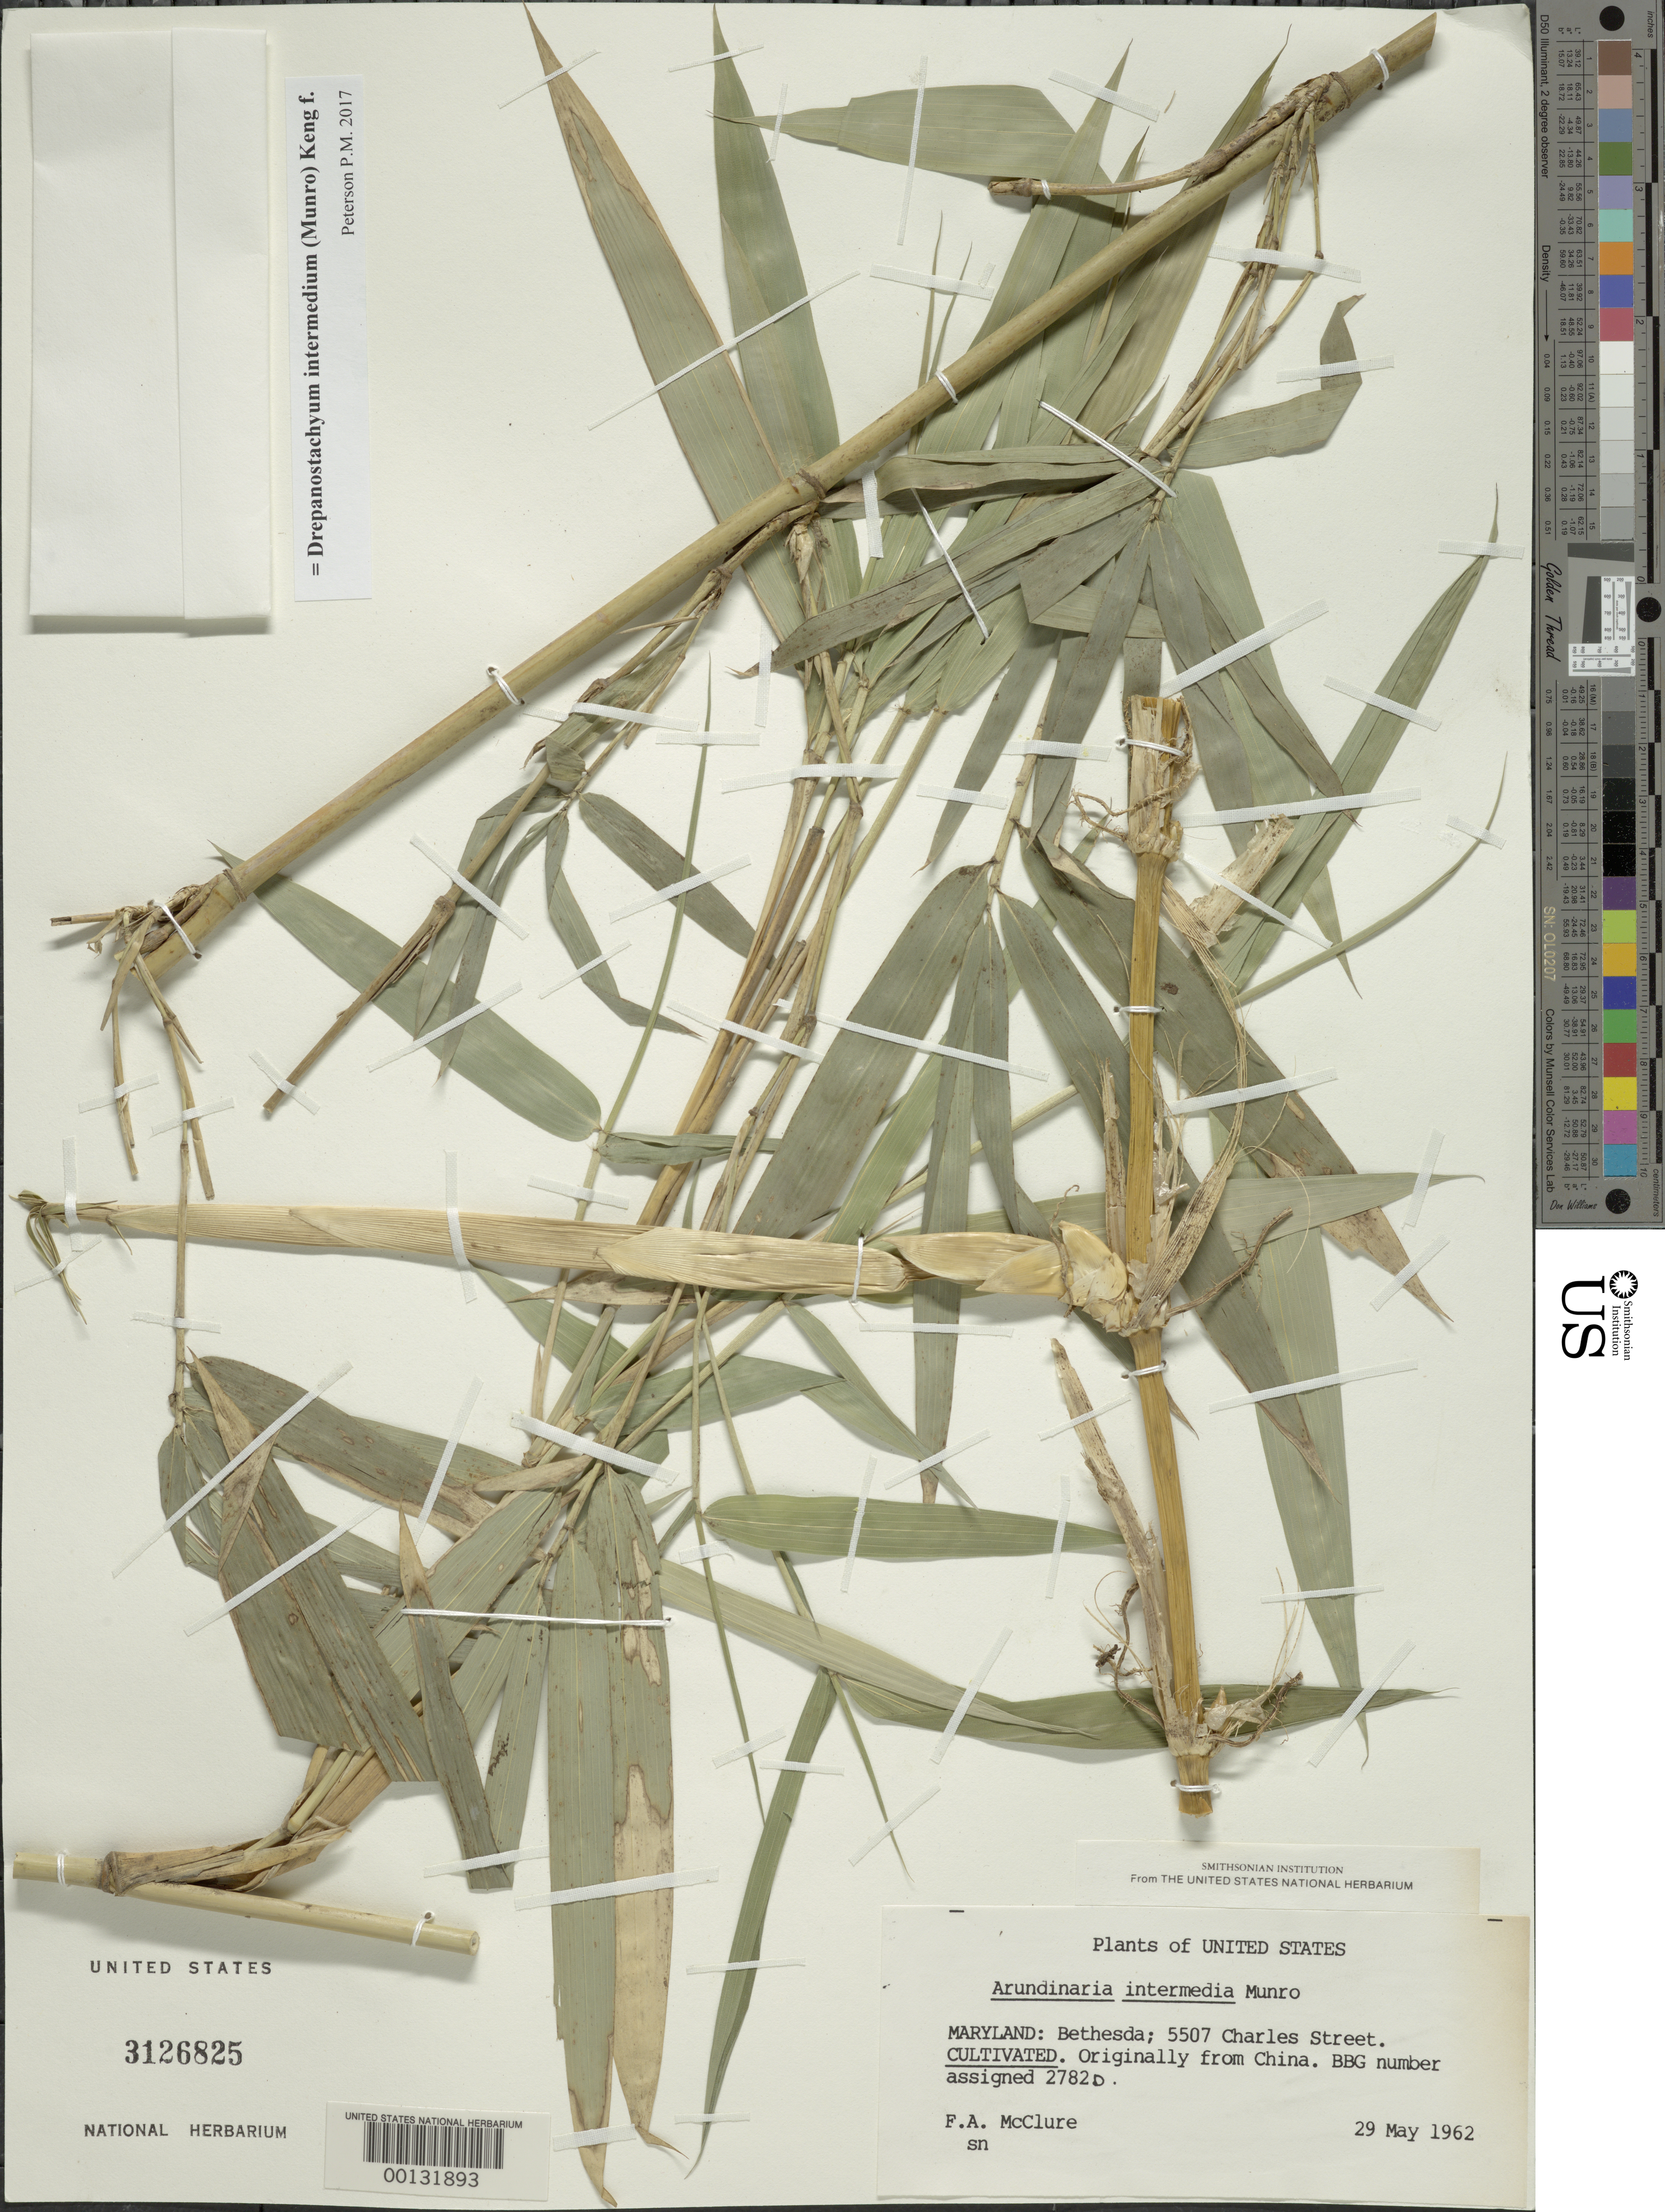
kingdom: Plantae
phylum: Tracheophyta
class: Liliopsida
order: Poales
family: Poaceae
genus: Arundinaria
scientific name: Arundinaria intermedia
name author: Munro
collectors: C. Tso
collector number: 2782d Mbg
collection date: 1929-05-24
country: China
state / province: Guangdong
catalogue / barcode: US 3126825